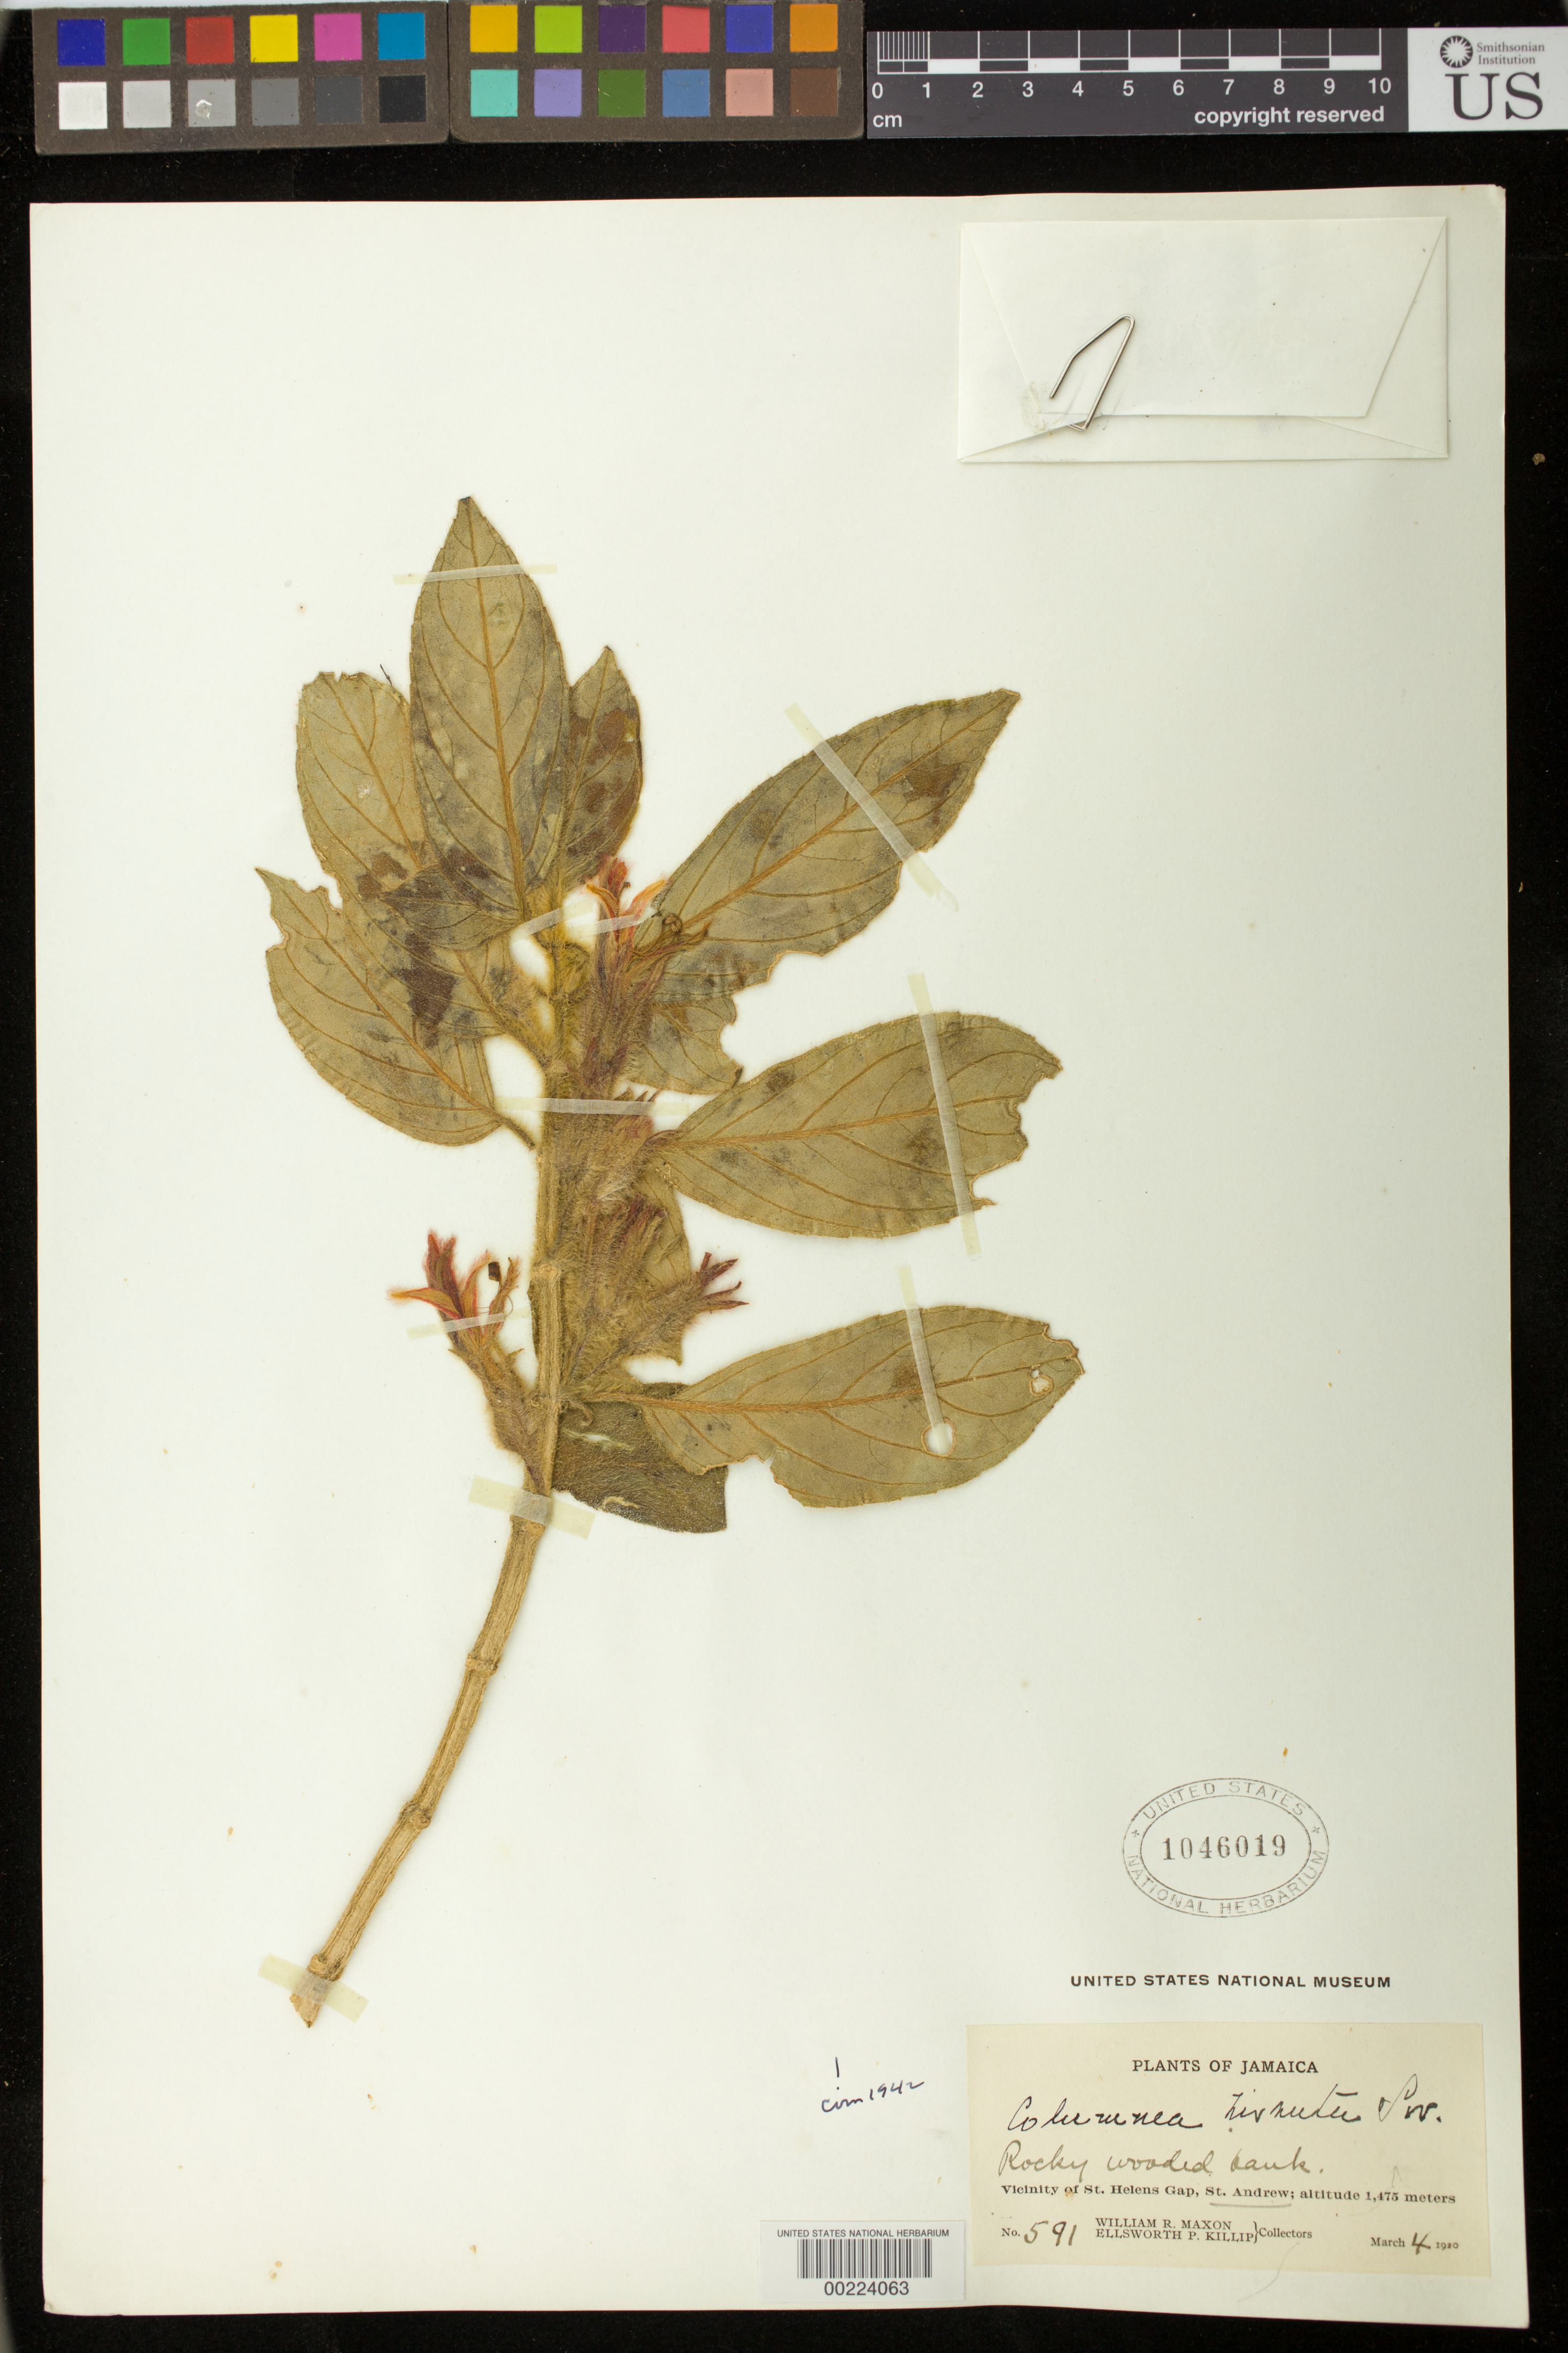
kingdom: Plantae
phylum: Tracheophyta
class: Magnoliopsida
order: Lamiales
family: Gesneriaceae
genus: Columnea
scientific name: Columnea hirsuta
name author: Sw.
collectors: W. R. Maxon & E. P. Killip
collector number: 591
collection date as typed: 04 Mar 1920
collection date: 1920-03-04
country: Jamaica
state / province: Saint Andrew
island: Jamaica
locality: Vicinity of St Helens Gap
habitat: Rocky wooded bank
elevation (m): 1475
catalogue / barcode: US 1046019